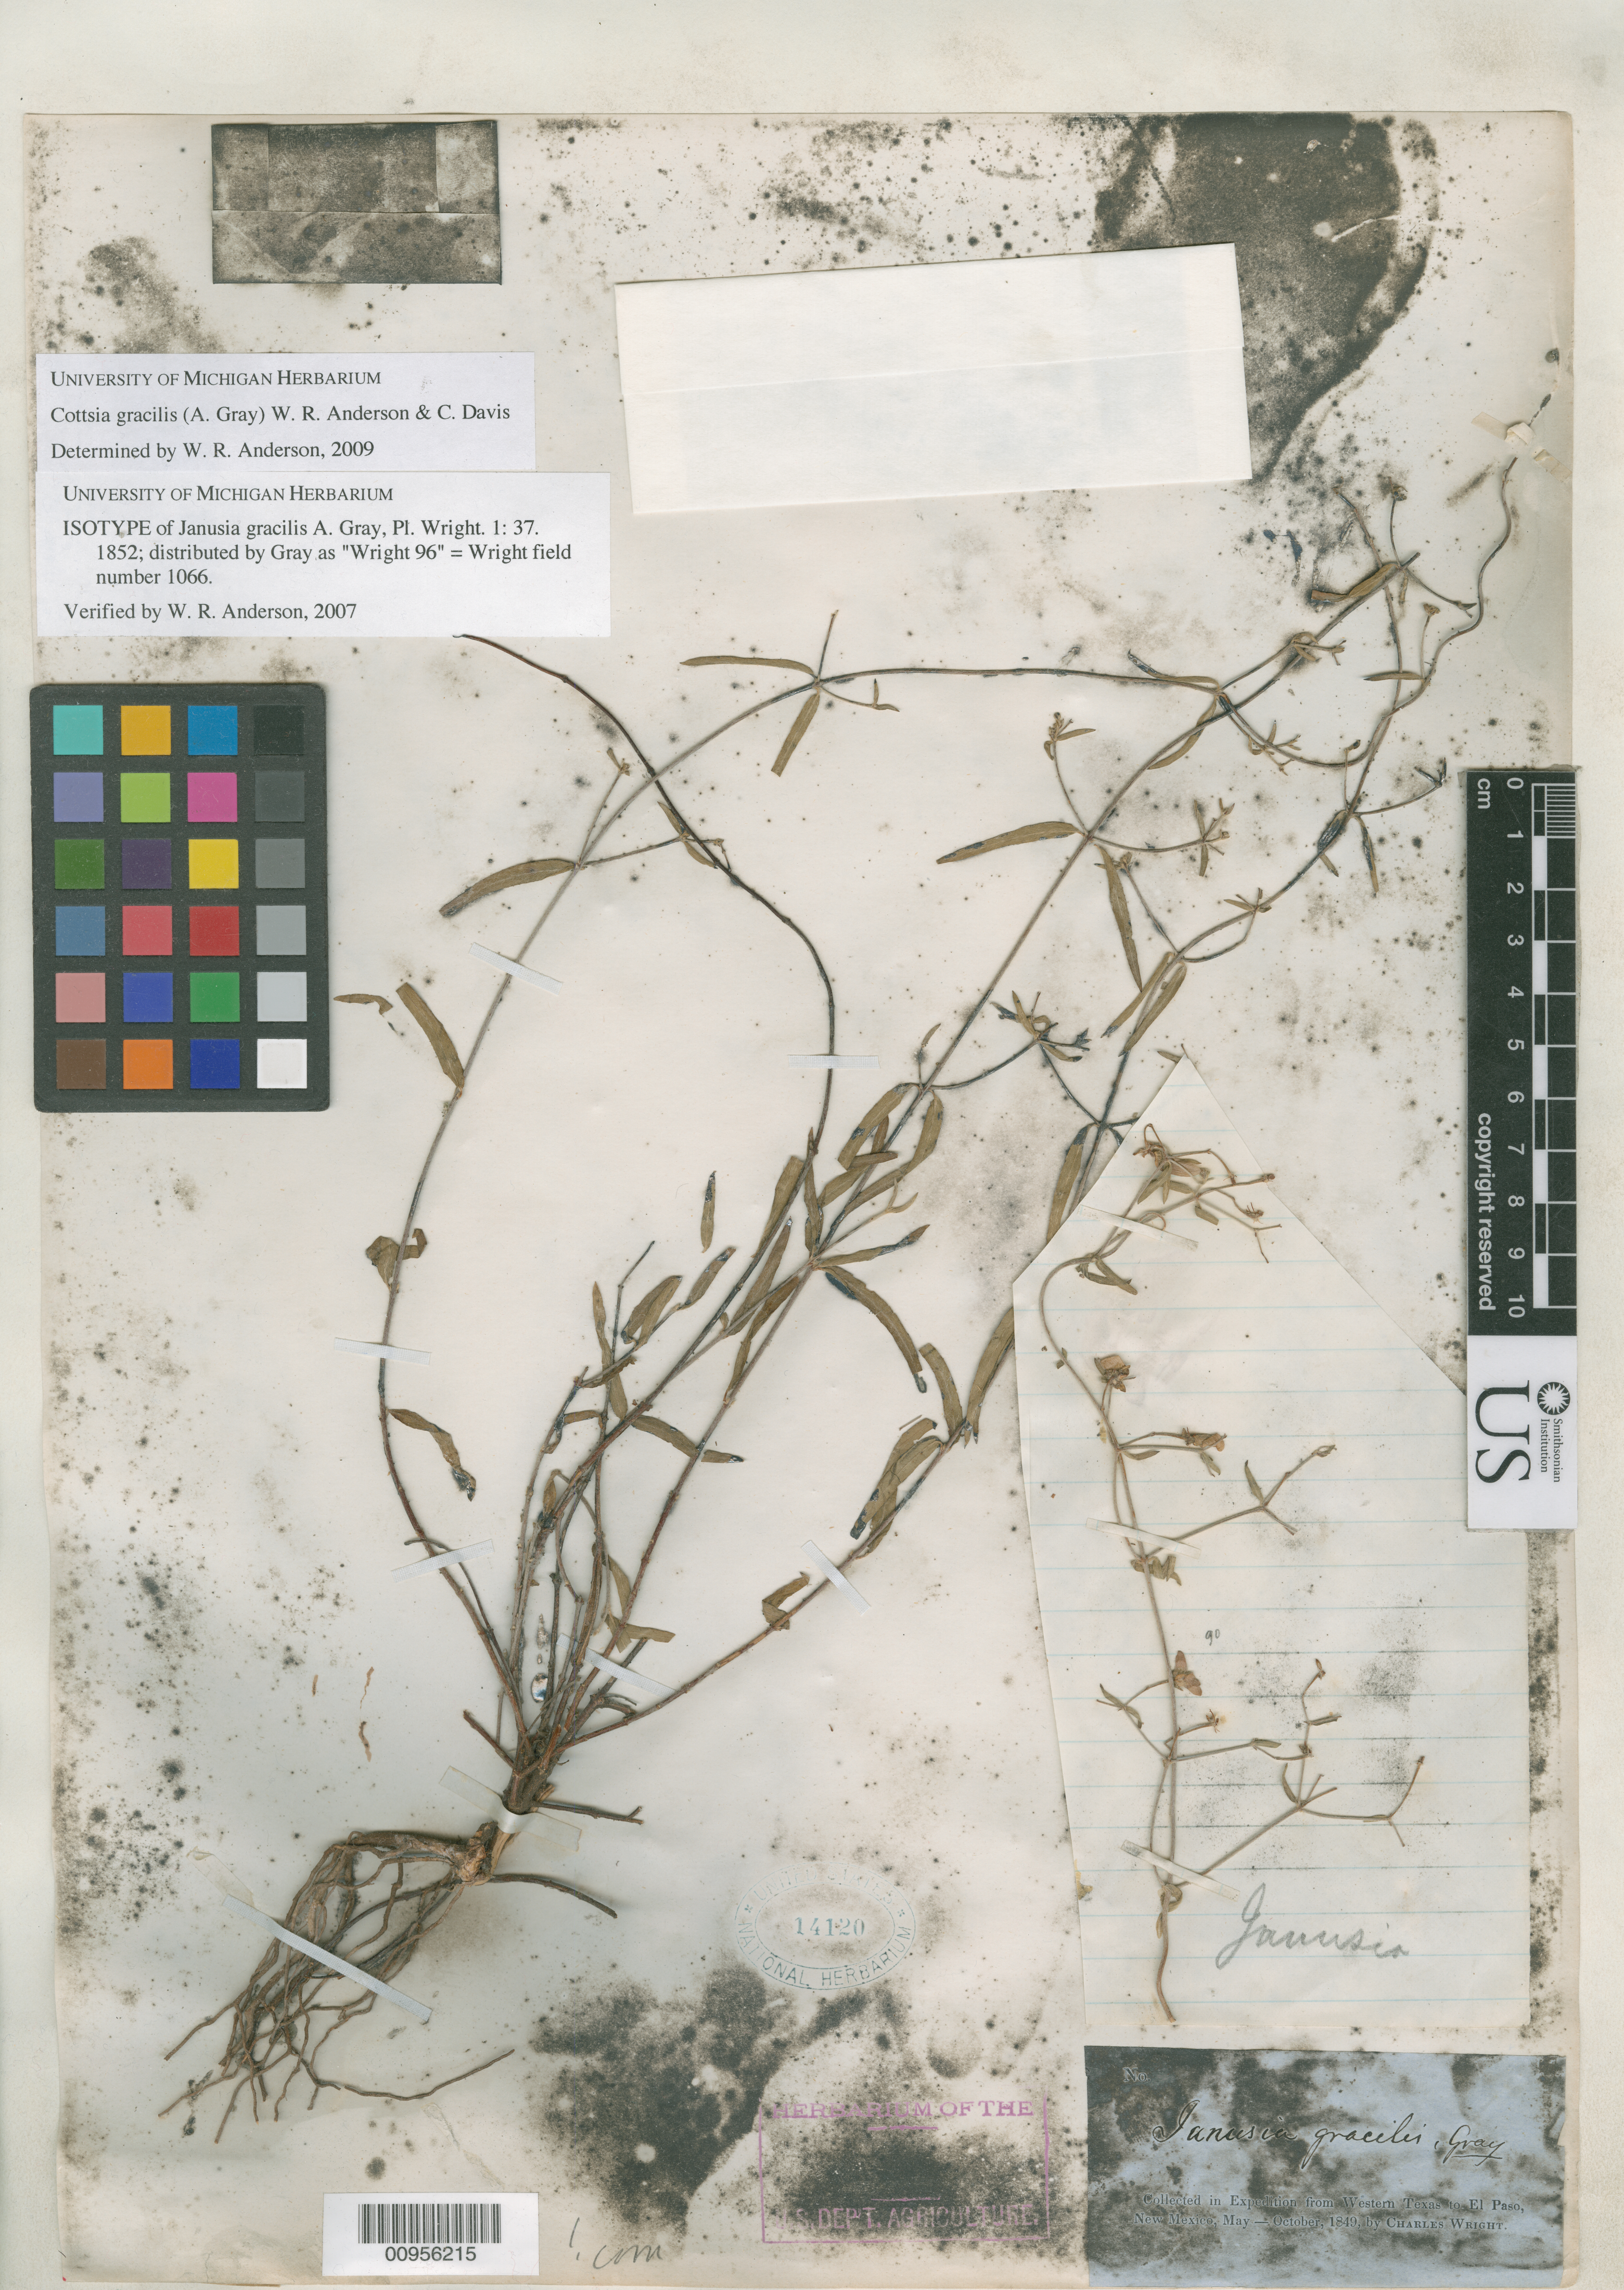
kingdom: Plantae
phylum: Tracheophyta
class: Magnoliopsida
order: Malpighiales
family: Malpighiaceae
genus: Janusia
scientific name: Janusia gracilis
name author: A. Gray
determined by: Anderson, W. R., (MICH), University of Michigan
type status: Isotype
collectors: C. Wright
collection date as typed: May 1849 to -- Oct 1849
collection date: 1849-05/1849-10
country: United States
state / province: Texas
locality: "Collected in Expedition from Western Texas to El Paso, New Mexico" [label]; "Mountains east of El Paso, Aug." [protologue].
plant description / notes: Acc. to annotation label by W.R. Anderson (2009), "distributed by Gray as "Wright 96" = Wright field number 1066".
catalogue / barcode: US 14120